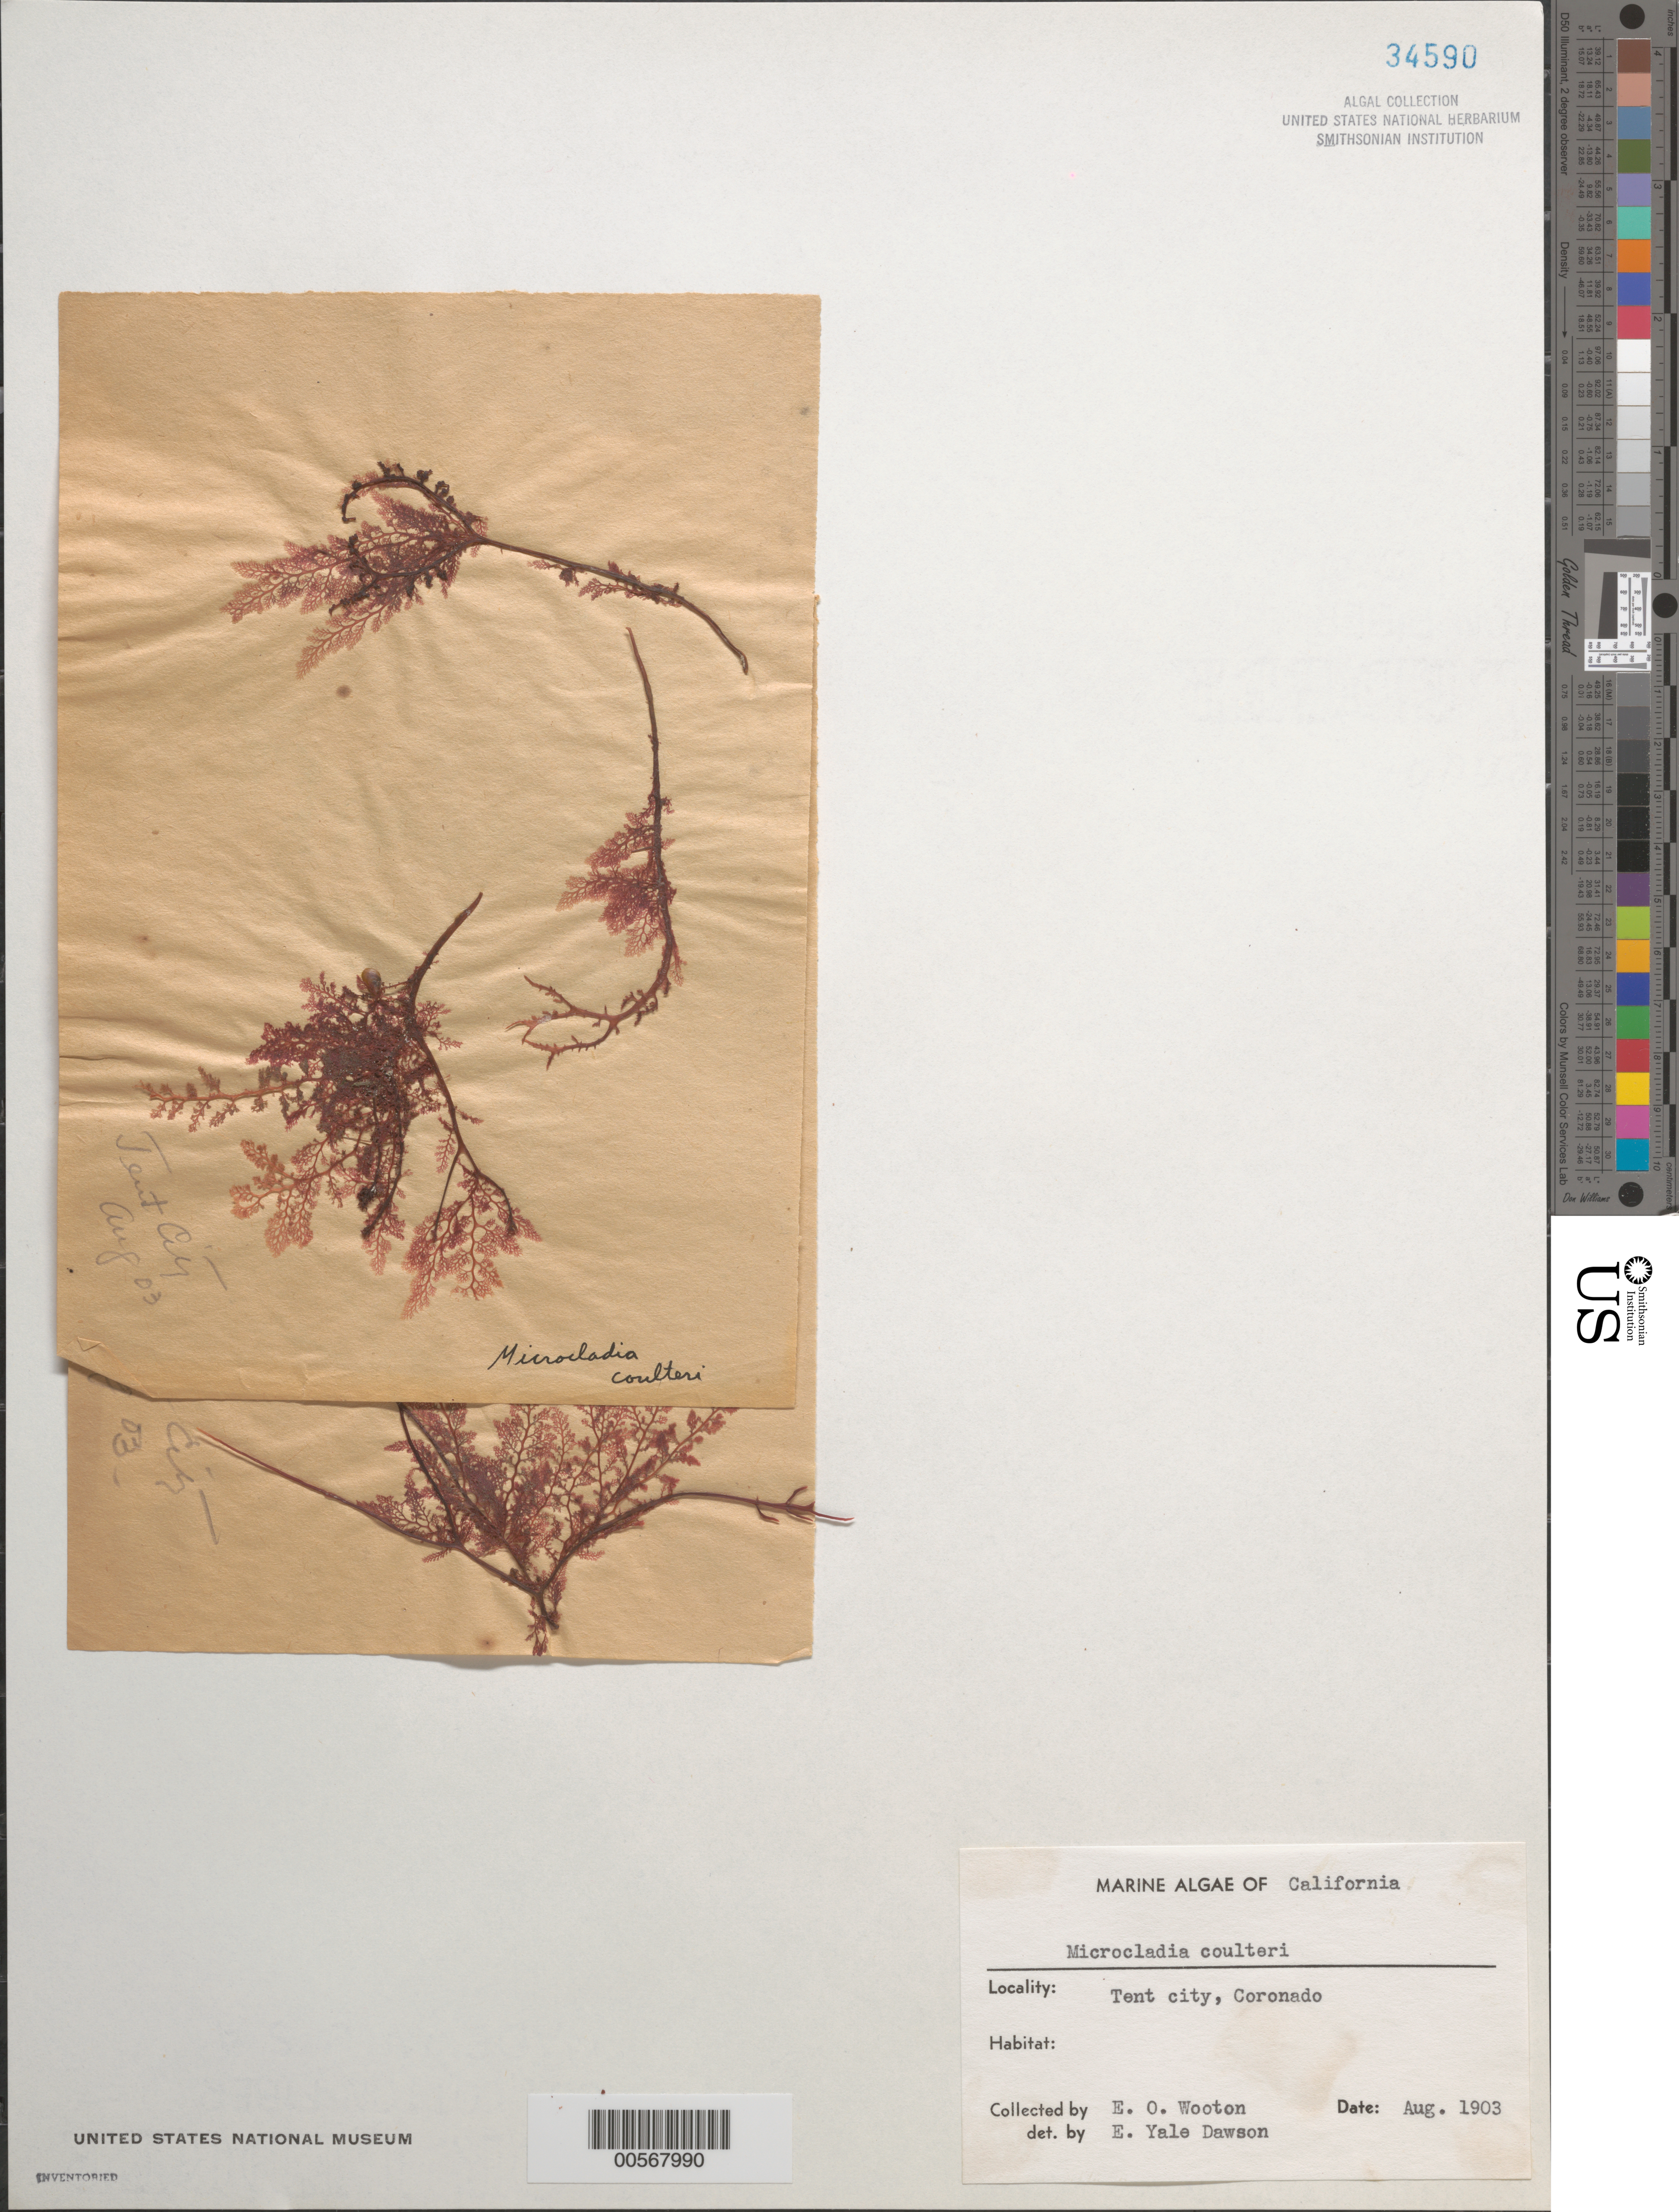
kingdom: Plantae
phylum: Rhodophyta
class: Florideophyceae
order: Ceramiales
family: Ceramiaceae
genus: Microcladia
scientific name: Microcladia coulteri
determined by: Dawson, E. Y.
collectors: E. O. Wooton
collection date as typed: Aug 1903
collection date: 1903-08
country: United States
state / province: California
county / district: San Diego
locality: Tent City, Coronado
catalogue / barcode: US 34590